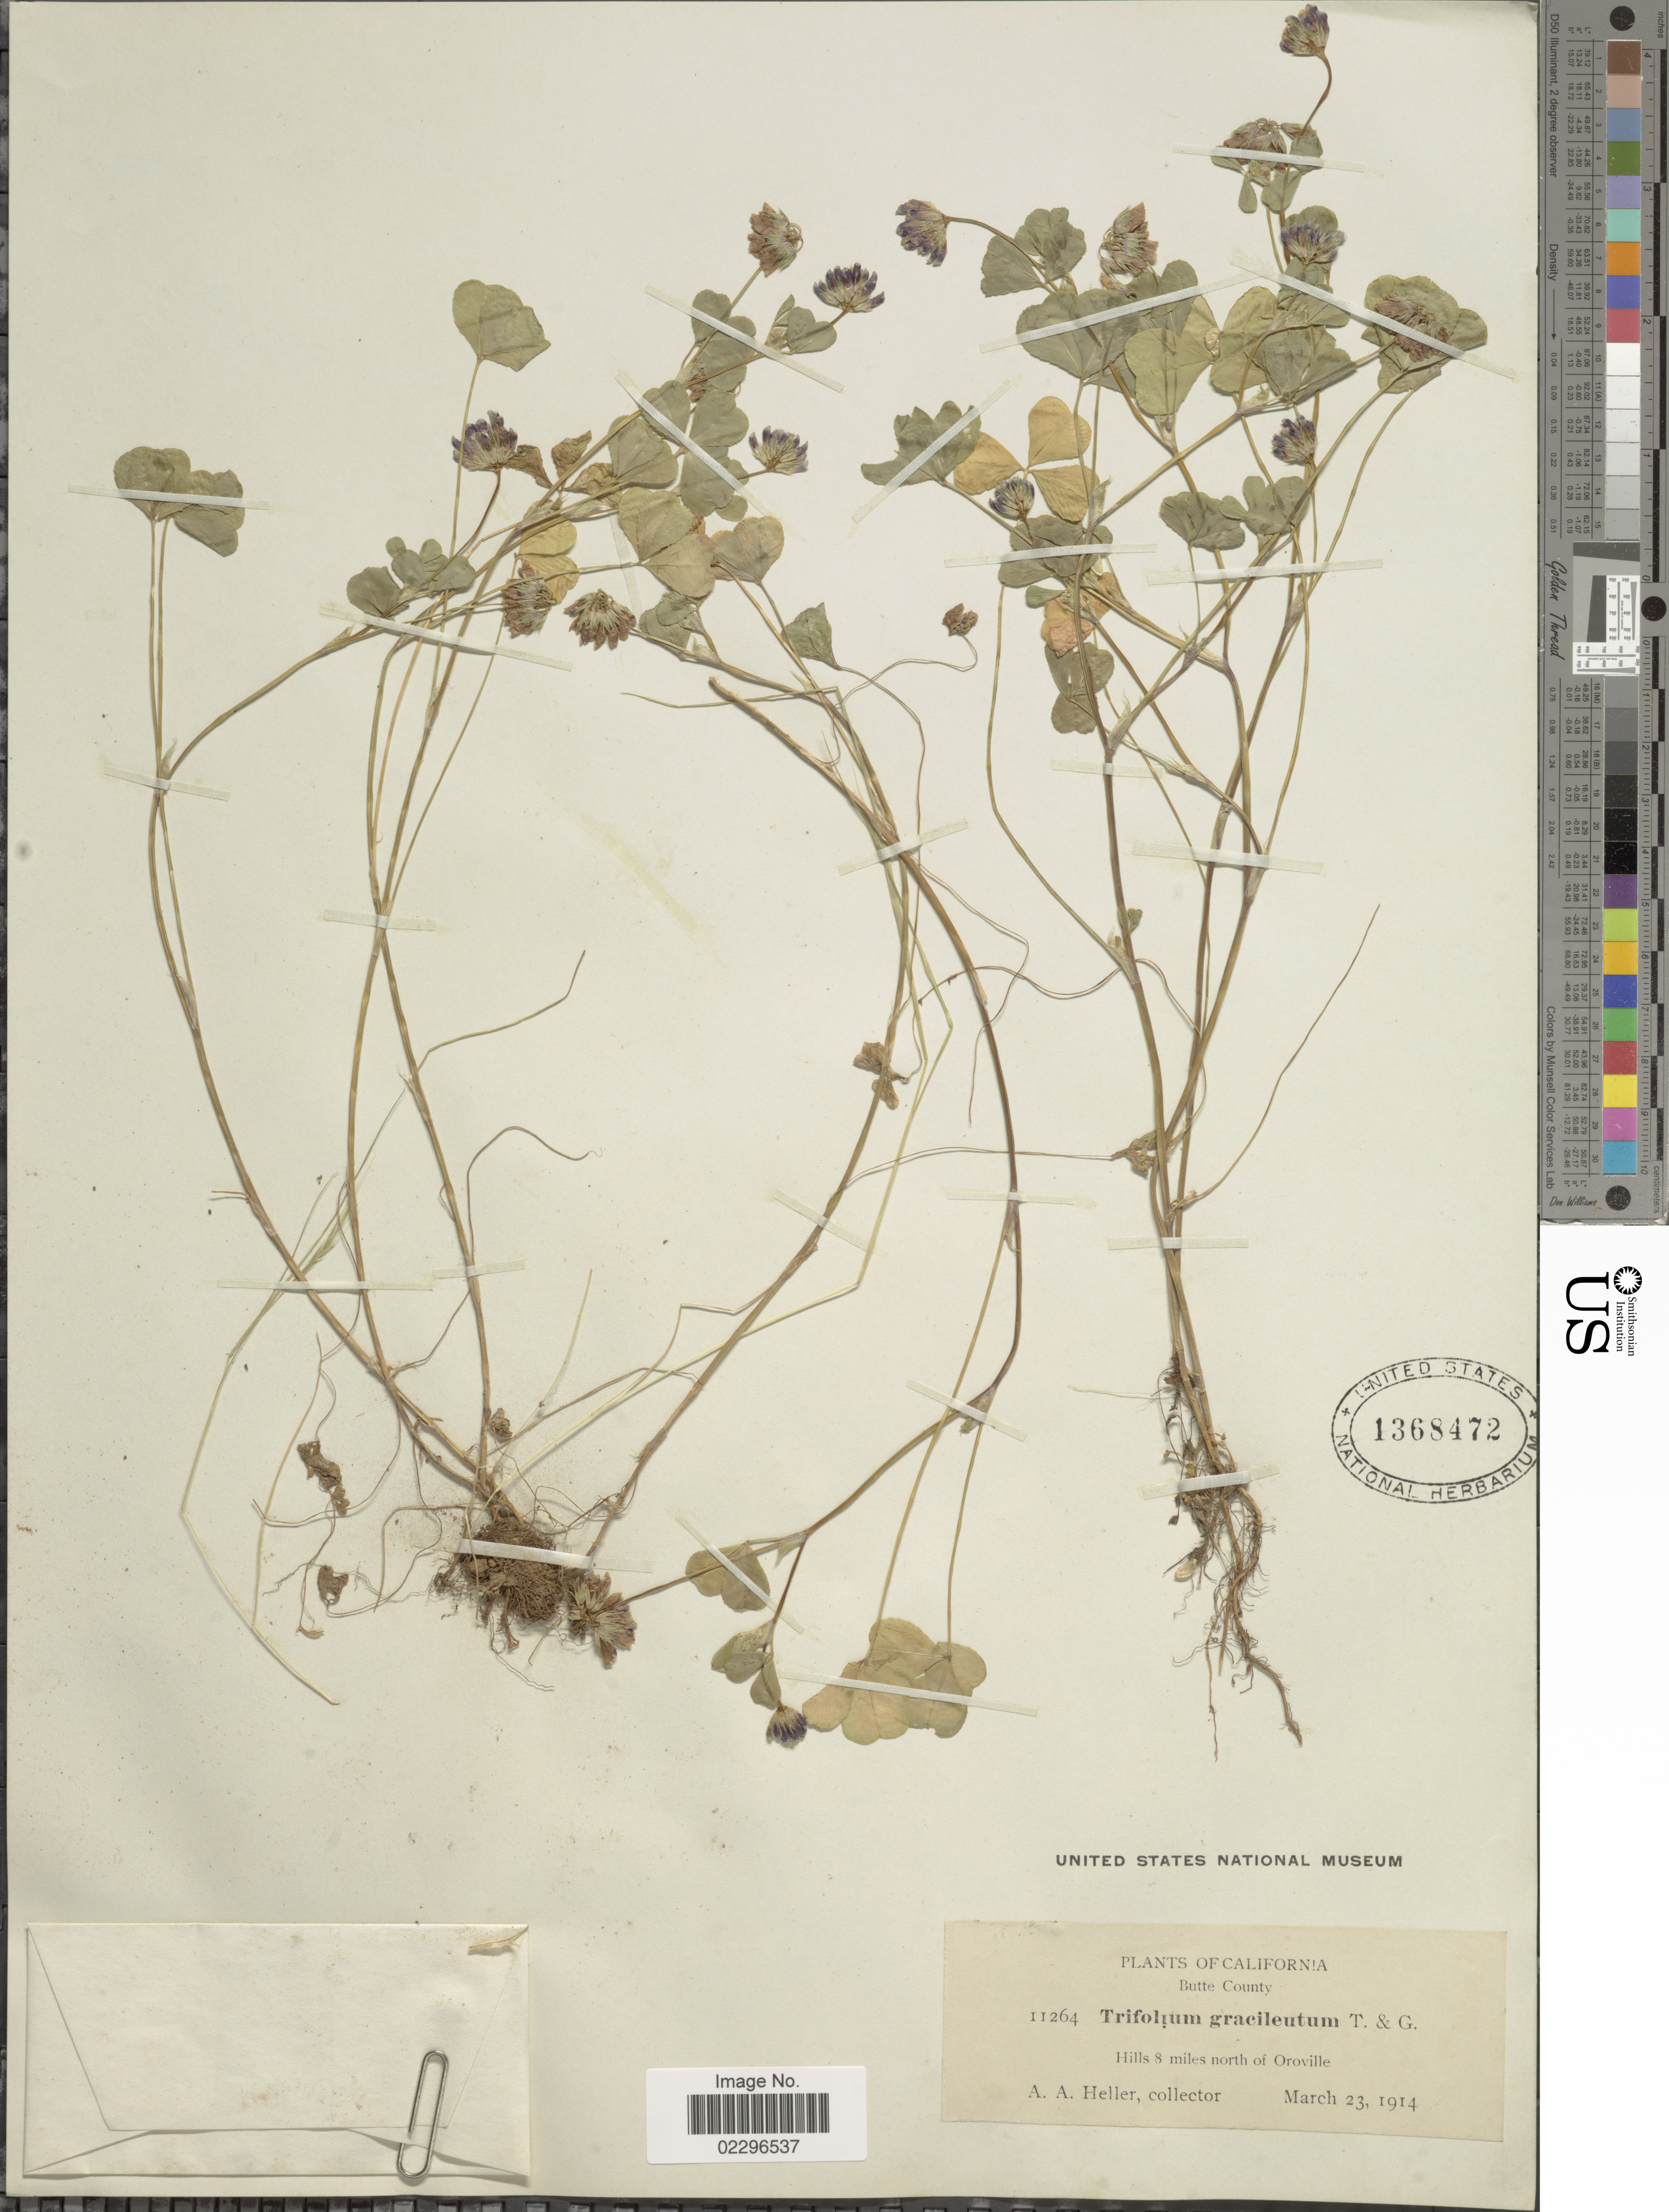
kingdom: Plantae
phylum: Tracheophyta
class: Magnoliopsida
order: Fabales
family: Fabaceae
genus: Trifolium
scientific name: Trifolium gracilentum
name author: Torr. & A. Gray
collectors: A. A. Heller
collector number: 11264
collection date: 1914-03-23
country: United States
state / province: California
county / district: Butte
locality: Butte County, Hills 8 miles north of Oroville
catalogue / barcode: US 1368472